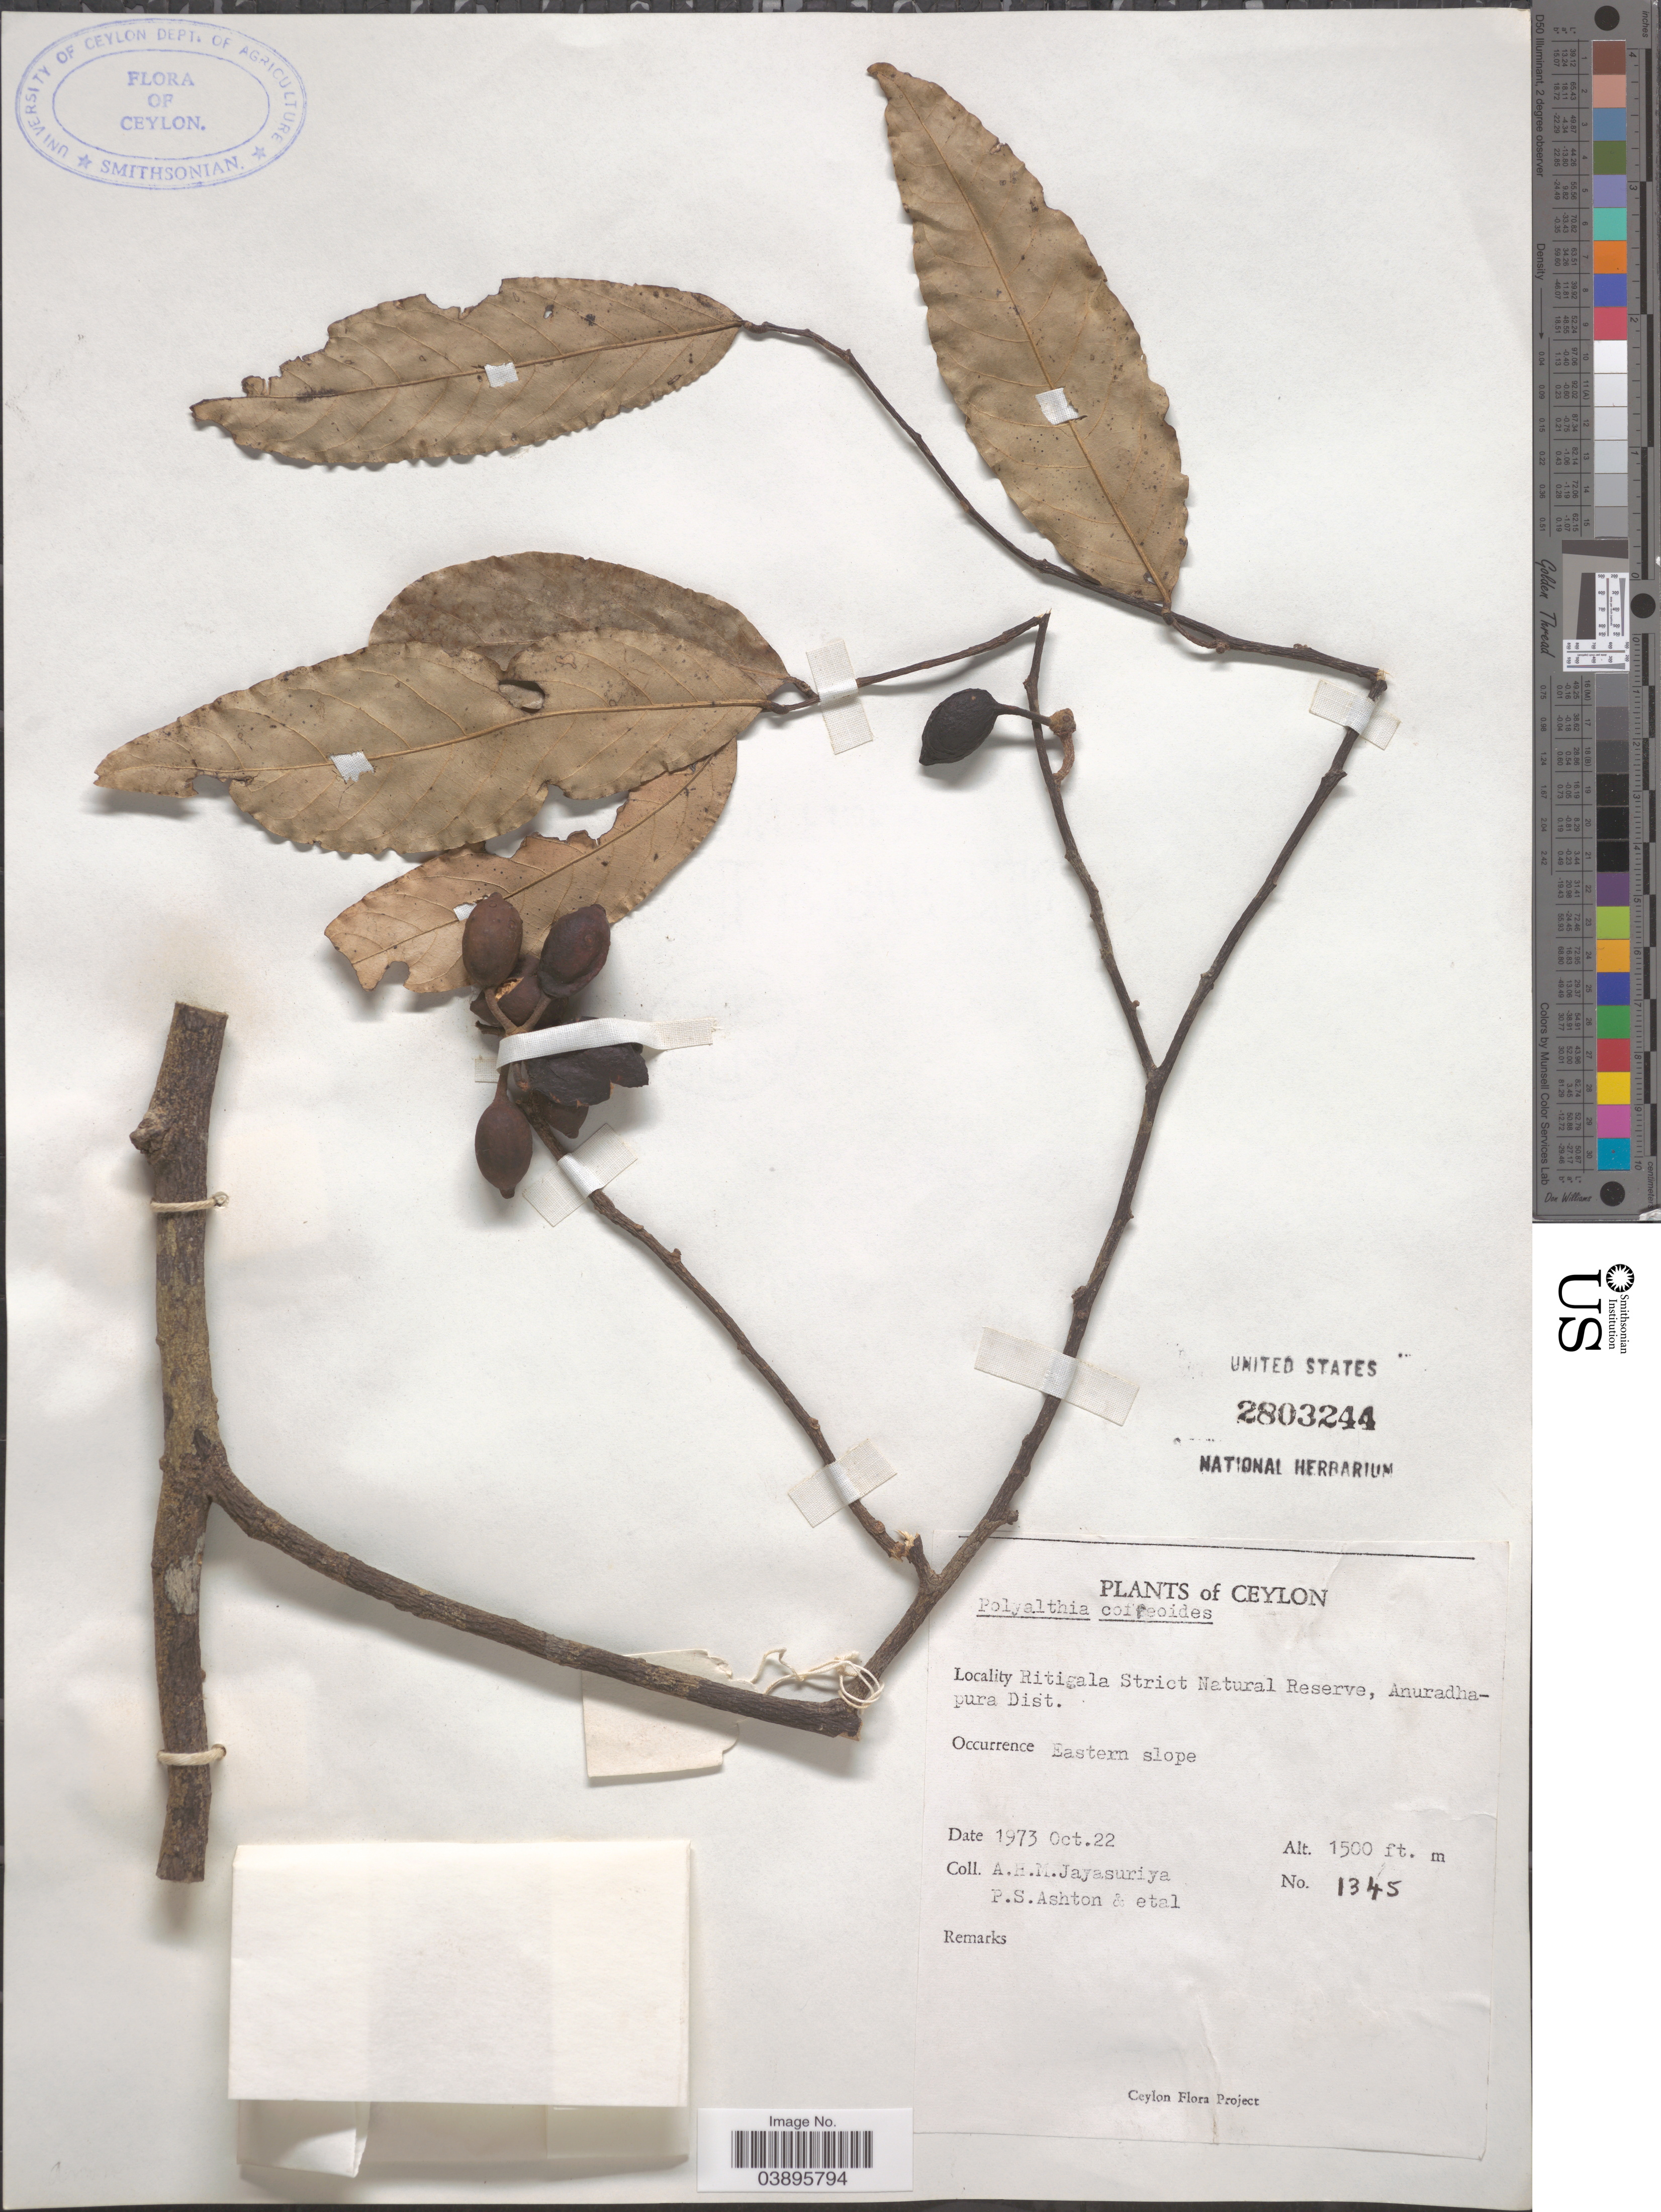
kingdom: Plantae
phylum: Tracheophyta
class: Magnoliopsida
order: Magnoliales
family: Annonaceae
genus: Polyalthia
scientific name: Polyalthia coffeoides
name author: (Thwaites ex Hook. f. & Thomson) Thwaites ex Bedd.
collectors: A. H. Jayasuriya, P. S. Ashton & et al.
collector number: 1345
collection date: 1973-10-22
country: Sri Lanka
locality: Ceylon. Ritigala Strict Natural Reserve, Anuradhapura Dist. Eastern slope.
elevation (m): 457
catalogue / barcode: US 2803244